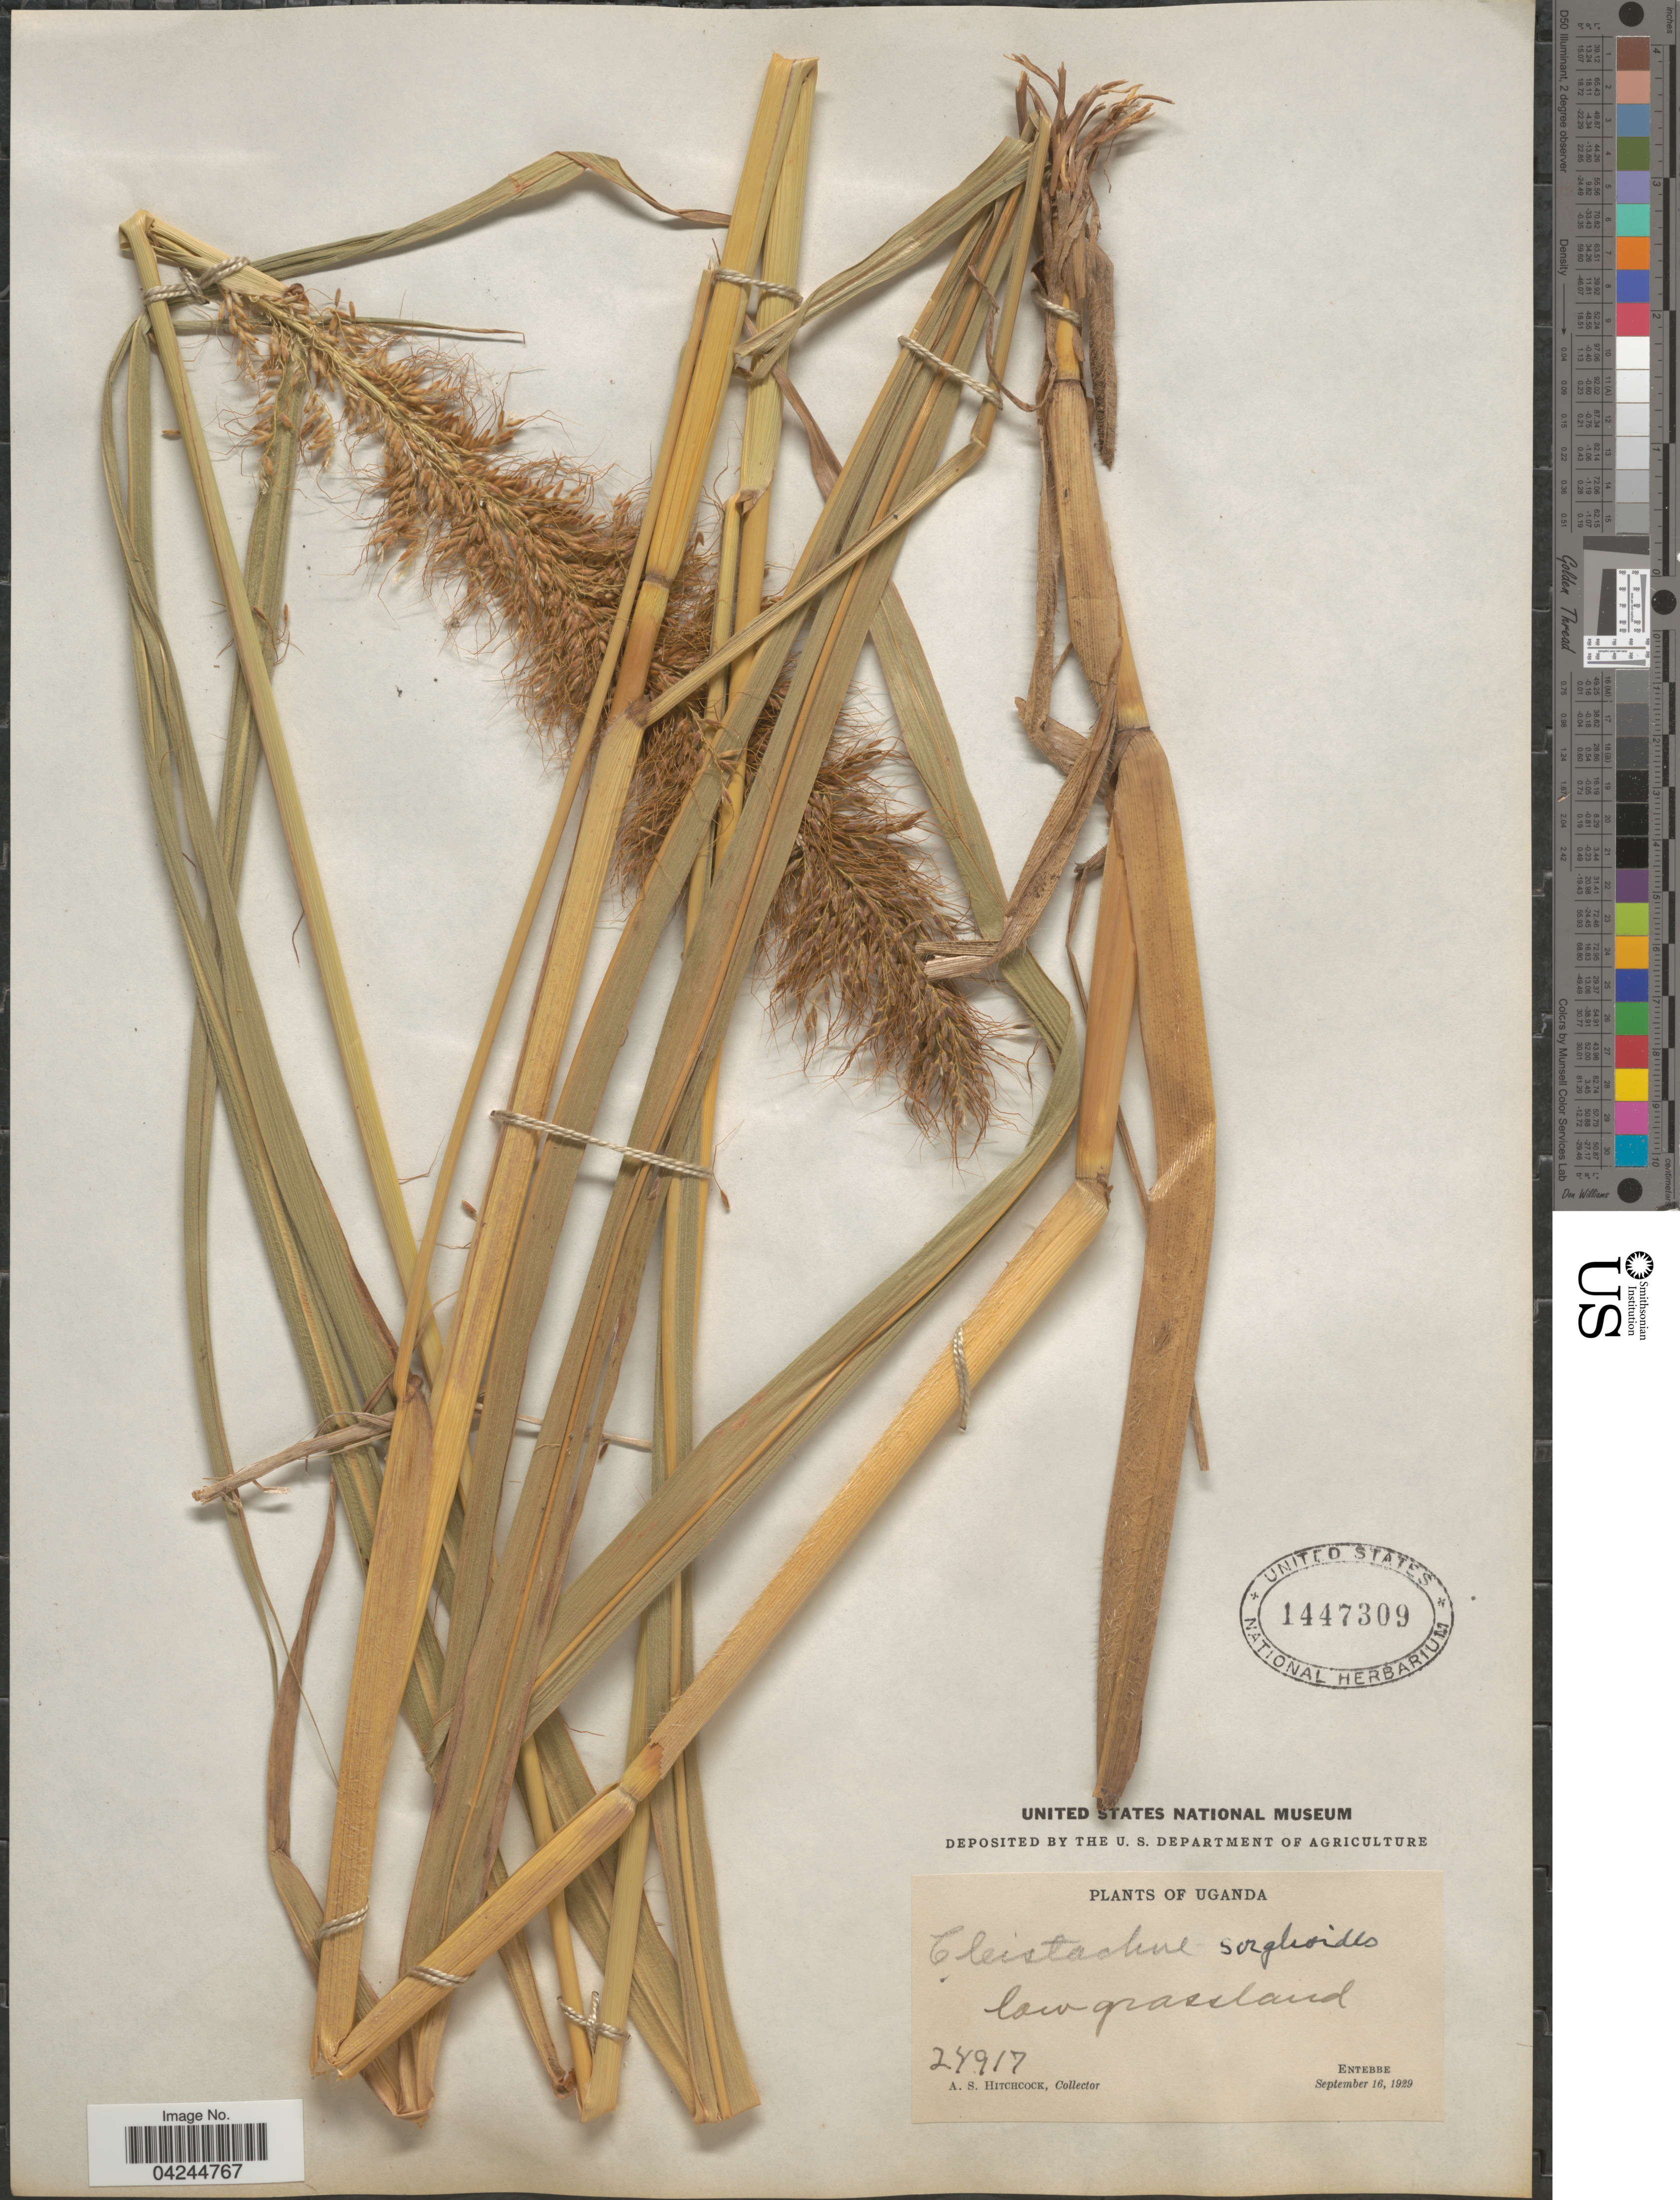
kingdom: Plantae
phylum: Tracheophyta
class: Liliopsida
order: Poales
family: Poaceae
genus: Cleistachne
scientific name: Cleistachne sorghoides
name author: Benth.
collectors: A. S. Hitchcock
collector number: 24917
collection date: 1929-09-16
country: Uganda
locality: Low grassland. Entebee.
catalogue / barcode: US 1447309